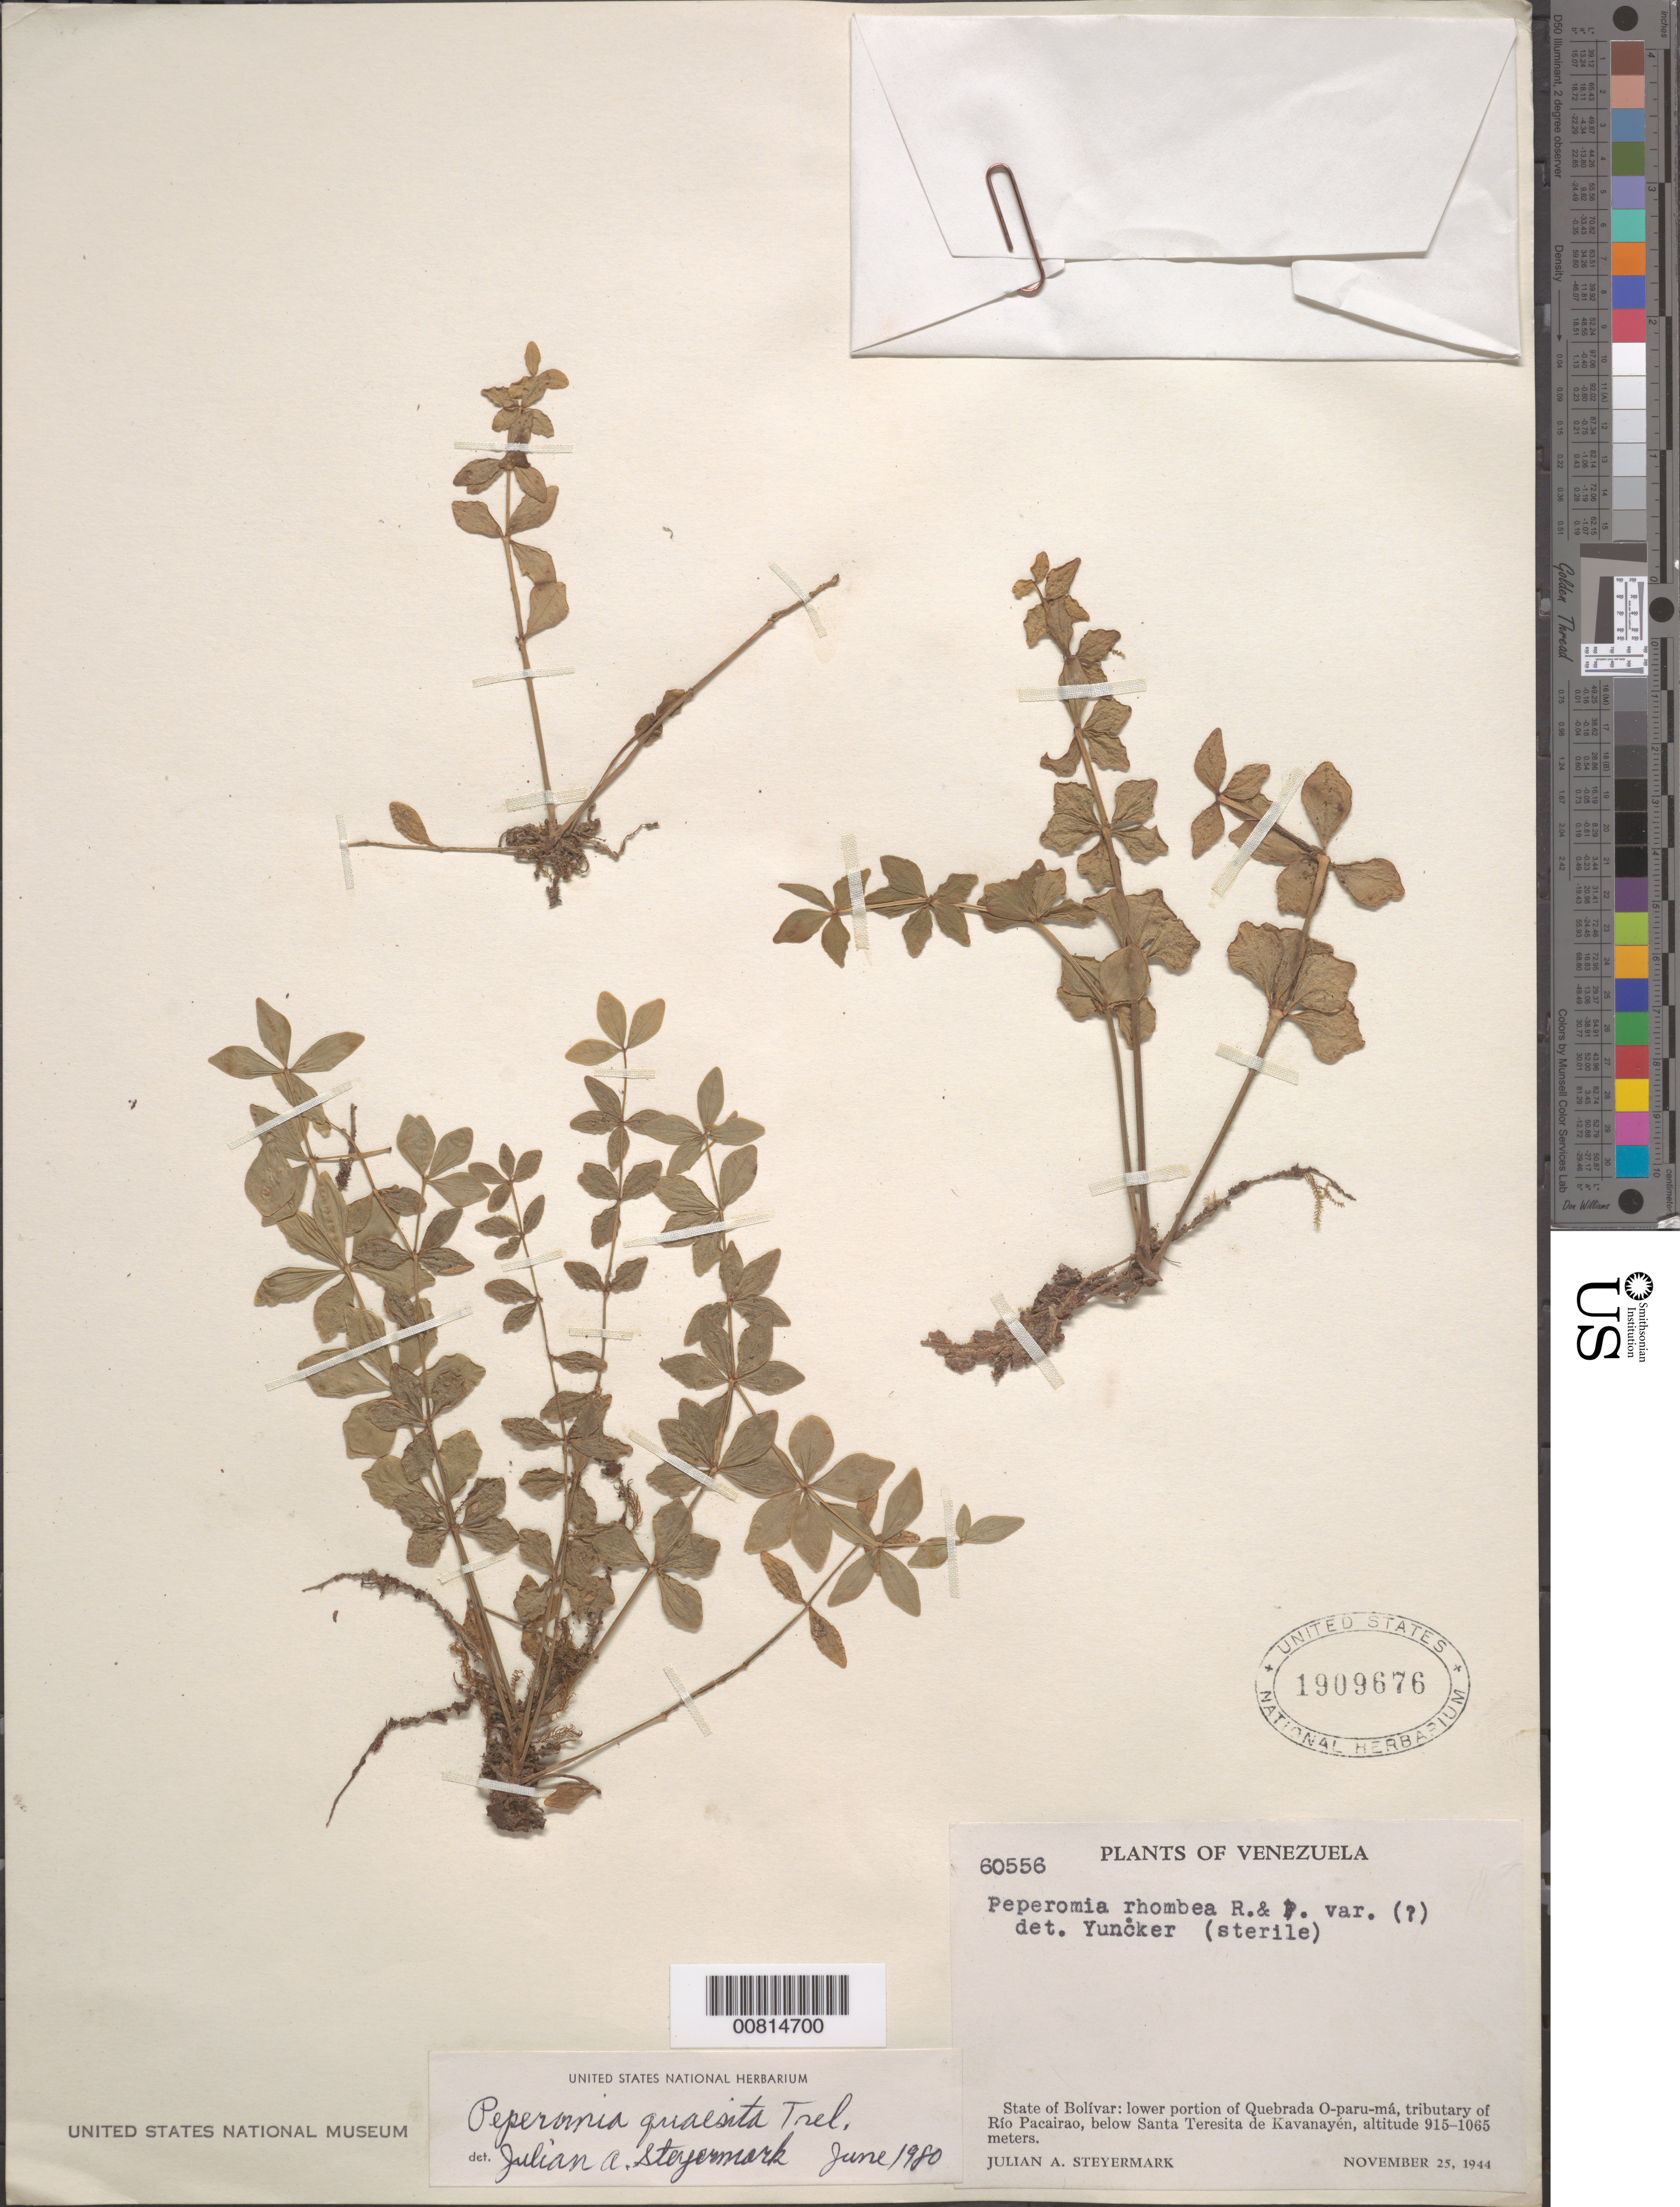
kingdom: Plantae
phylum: Tracheophyta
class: Magnoliopsida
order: Piperales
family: Piperaceae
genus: Peperomia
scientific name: Peperomia quaesita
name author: Trel. in J.F. Macbr.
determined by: Steyermark, Julian A., (VEN)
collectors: J. Steyermark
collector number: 60556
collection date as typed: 25-Nov-44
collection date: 1944-11-25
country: Venezuela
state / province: Bolívar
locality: Quebrada O-paru-má, trib. of Río Pacairao, below Santa Teresita de Kavanayén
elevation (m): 915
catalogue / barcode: US 1909676